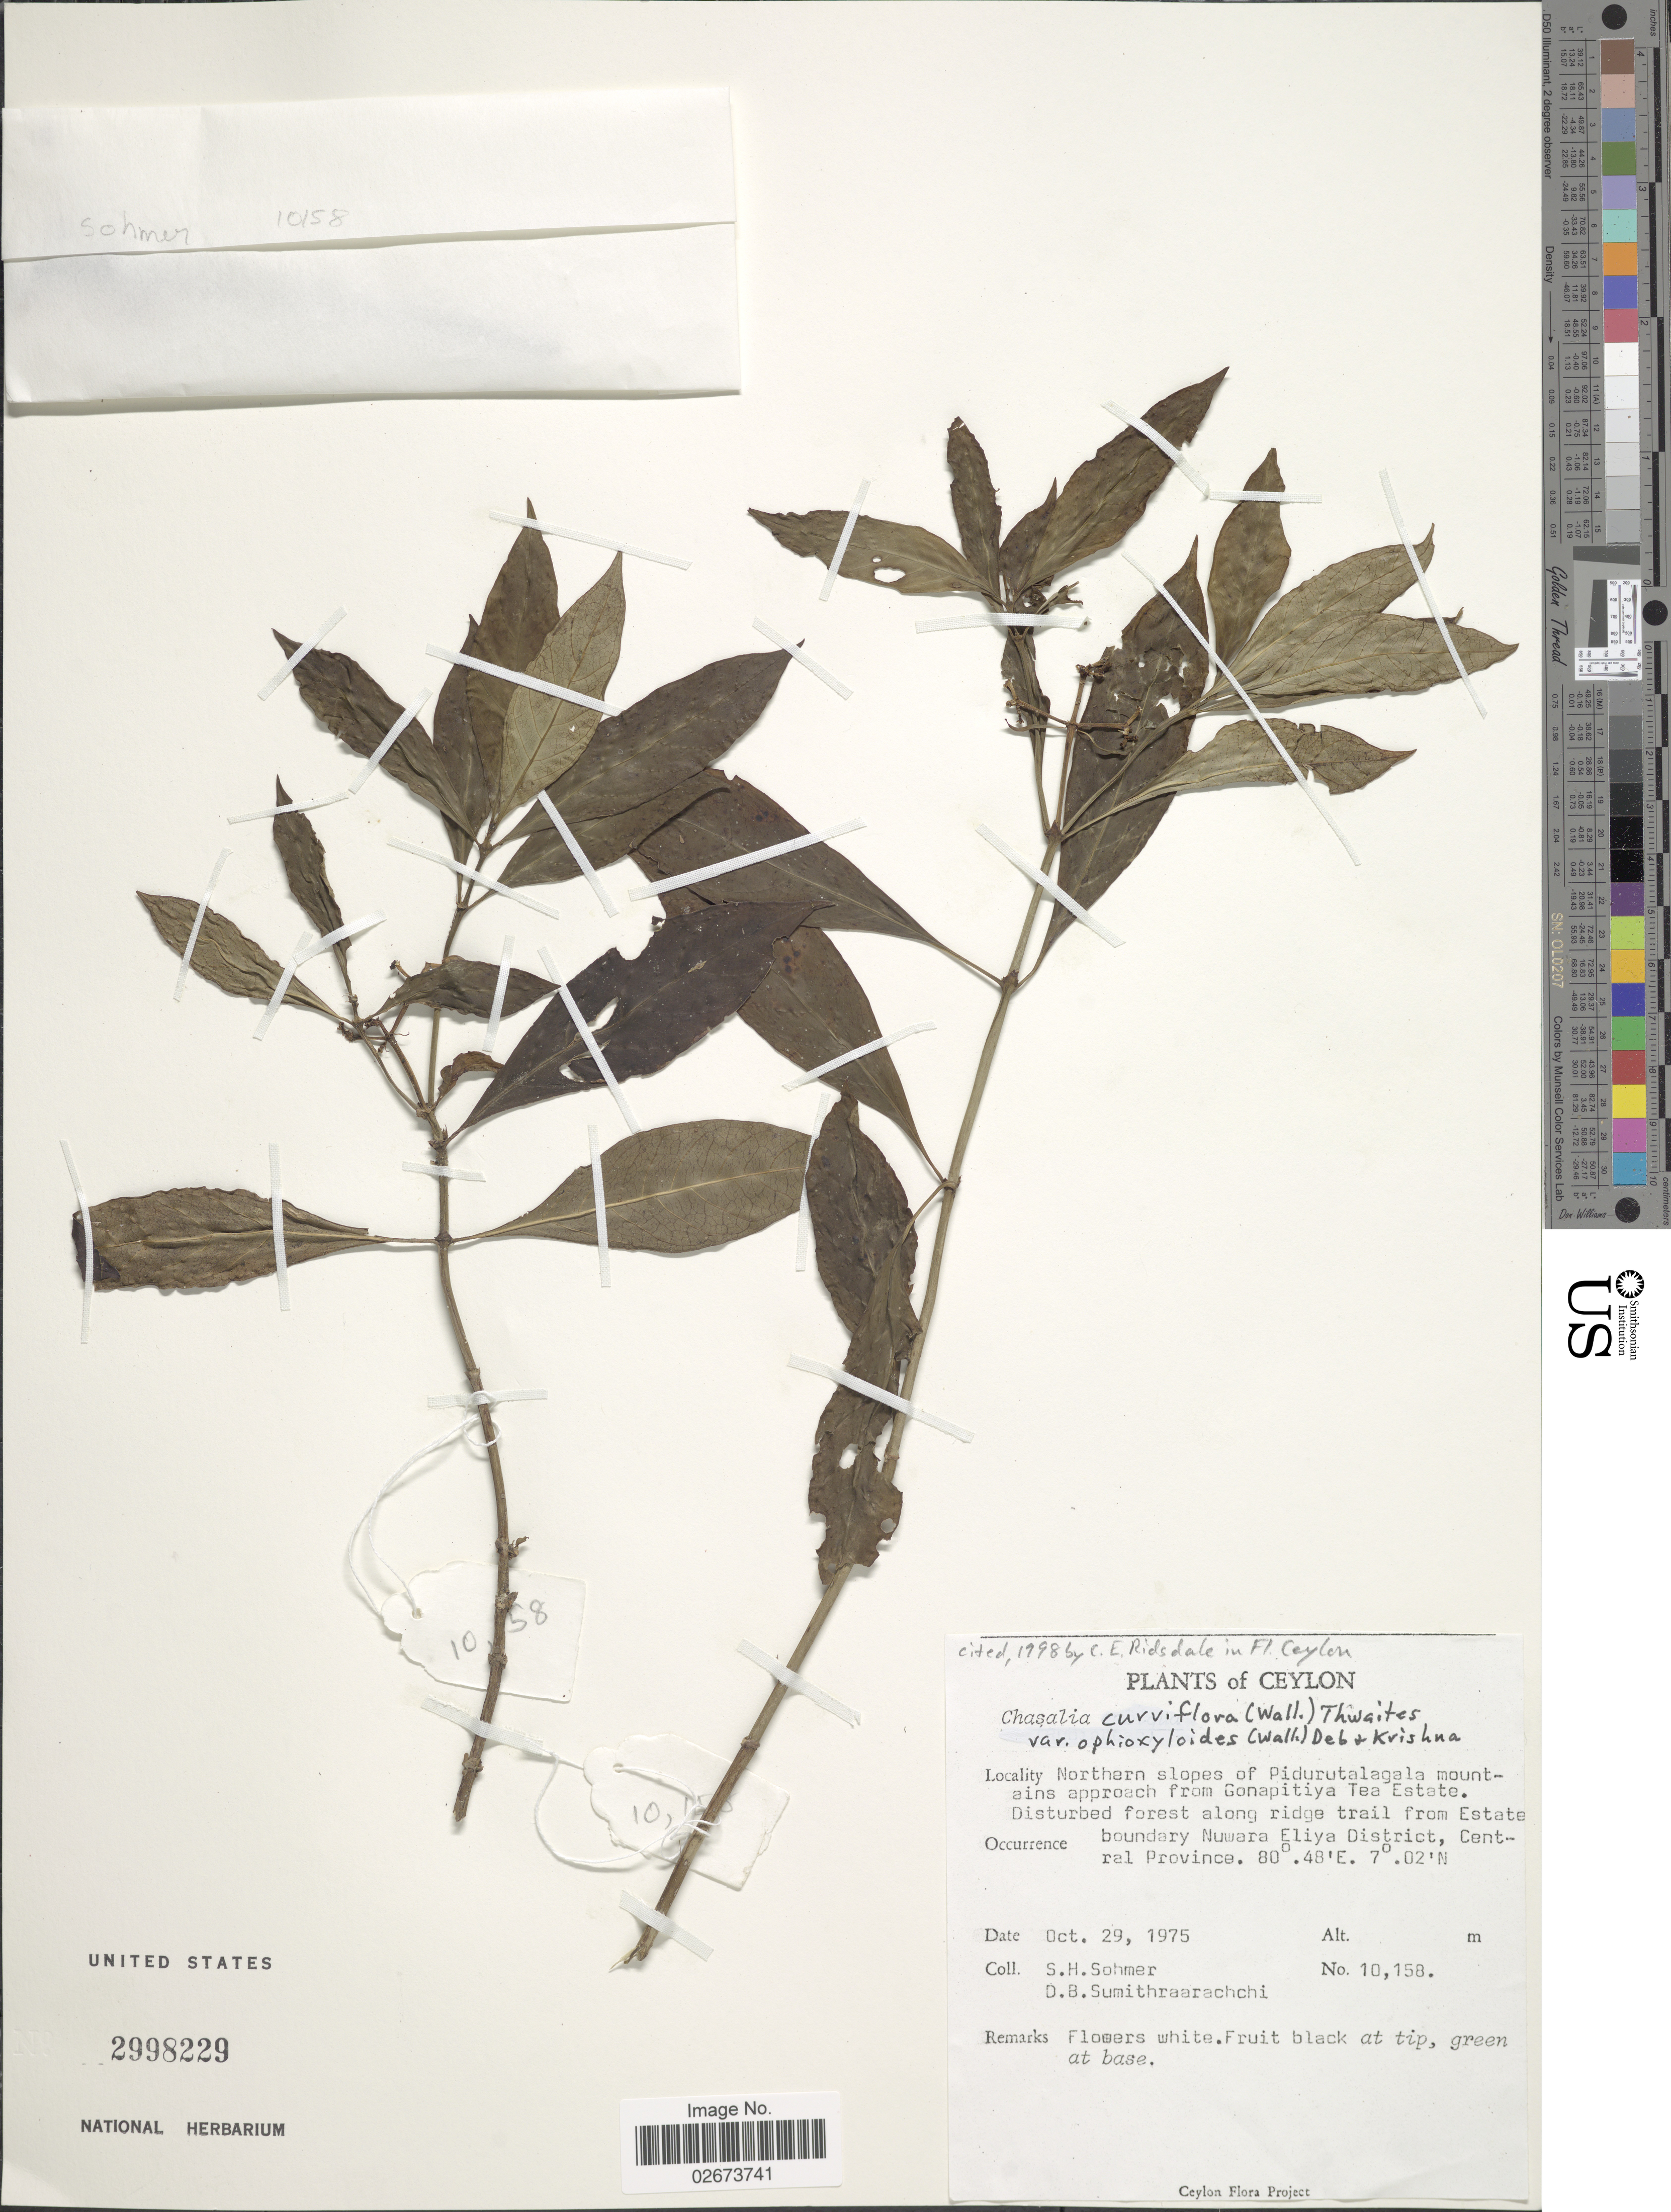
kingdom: Plantae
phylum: Tracheophyta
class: Magnoliopsida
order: Gentianales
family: Rubiaceae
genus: Chassalia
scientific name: Chassalia curviflora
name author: (Wall.) Thwaites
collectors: S. H. Sohmer & D. B. Sumithraarachchi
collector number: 10158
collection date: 1975-10-29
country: Sri Lanka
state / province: Central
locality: Ceylon, Northern slopes of Pidurutalagala mountains approach from Gonapitiya Tea Estate, disturbed forest along ridge trail from Estate boundary Nuwara Eliya District.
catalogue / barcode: US 2998229